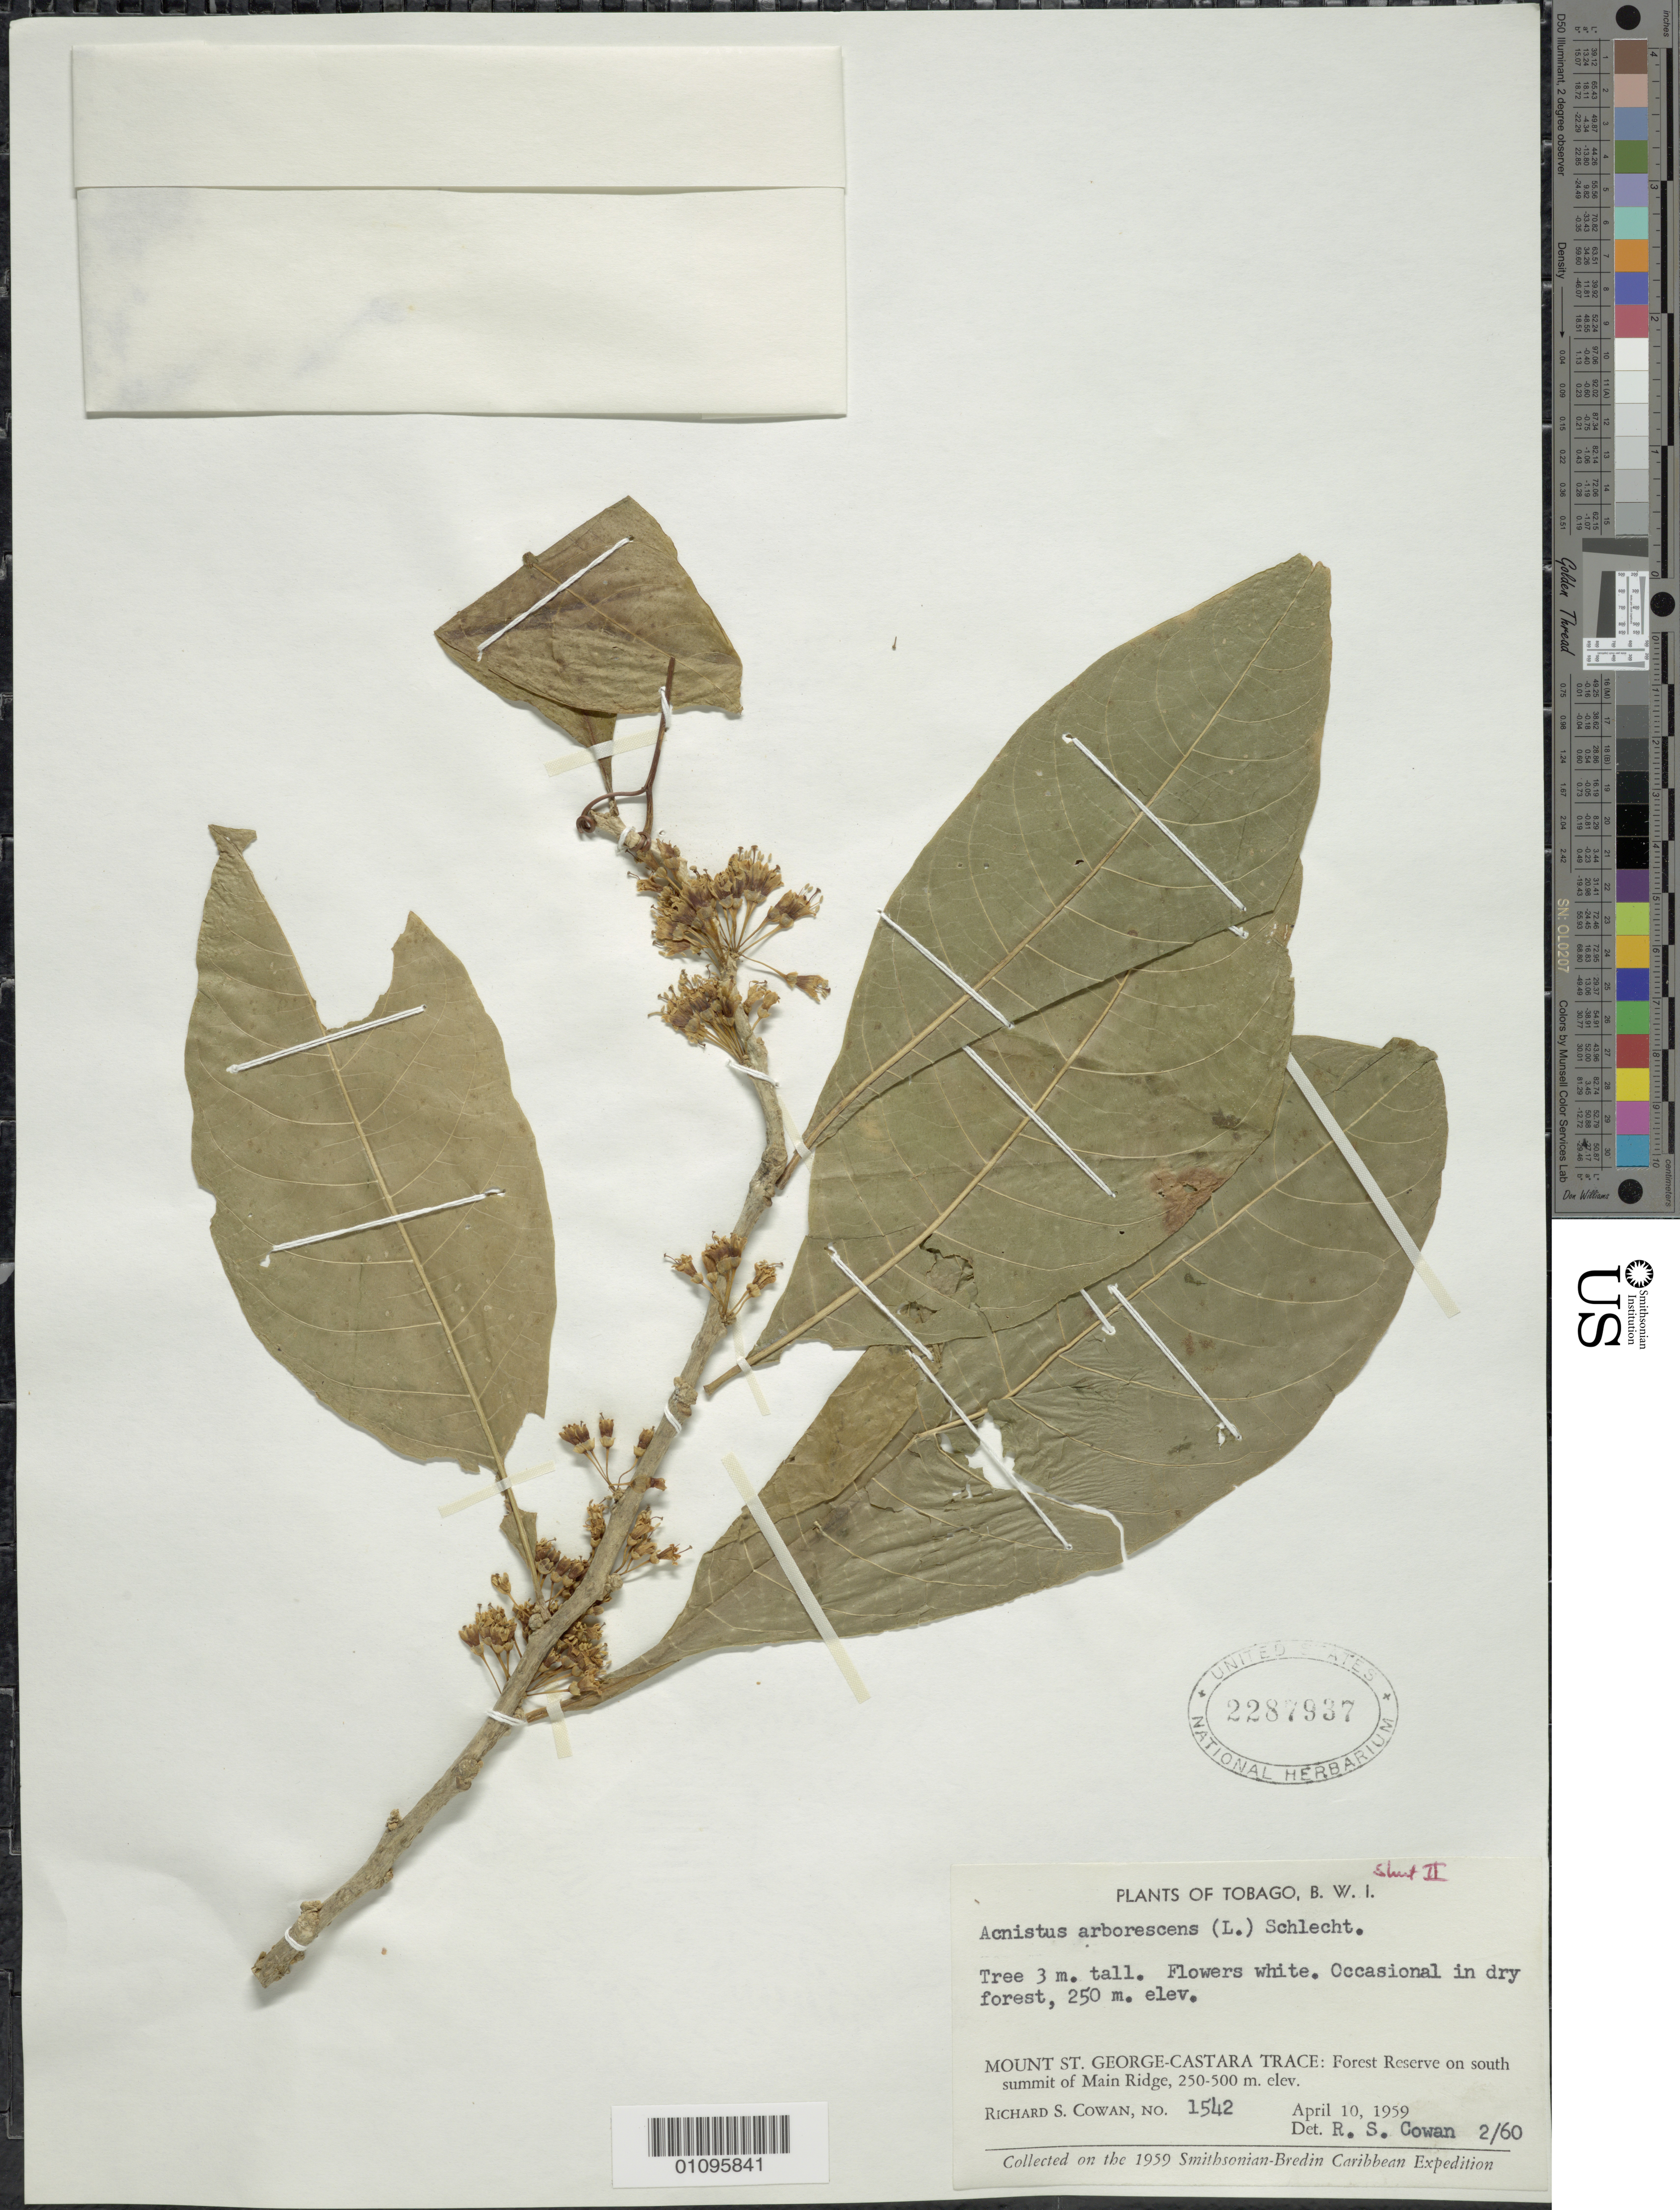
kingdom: Plantae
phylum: Tracheophyta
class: Magnoliopsida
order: Solanales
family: Solanaceae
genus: Acnistus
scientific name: Acnistus arborescens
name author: (L.) Schltdl.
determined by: Cowan, R. S.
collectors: R. S. Cowan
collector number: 1542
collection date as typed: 10 Apr 1959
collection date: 1959-04-10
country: Trinidad and Tobago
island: Tobago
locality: Mount St. George, Castara Trace, Forest Reserve on S summit of Main Ridge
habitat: Occasional in dry forest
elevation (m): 250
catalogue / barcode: US 2287937